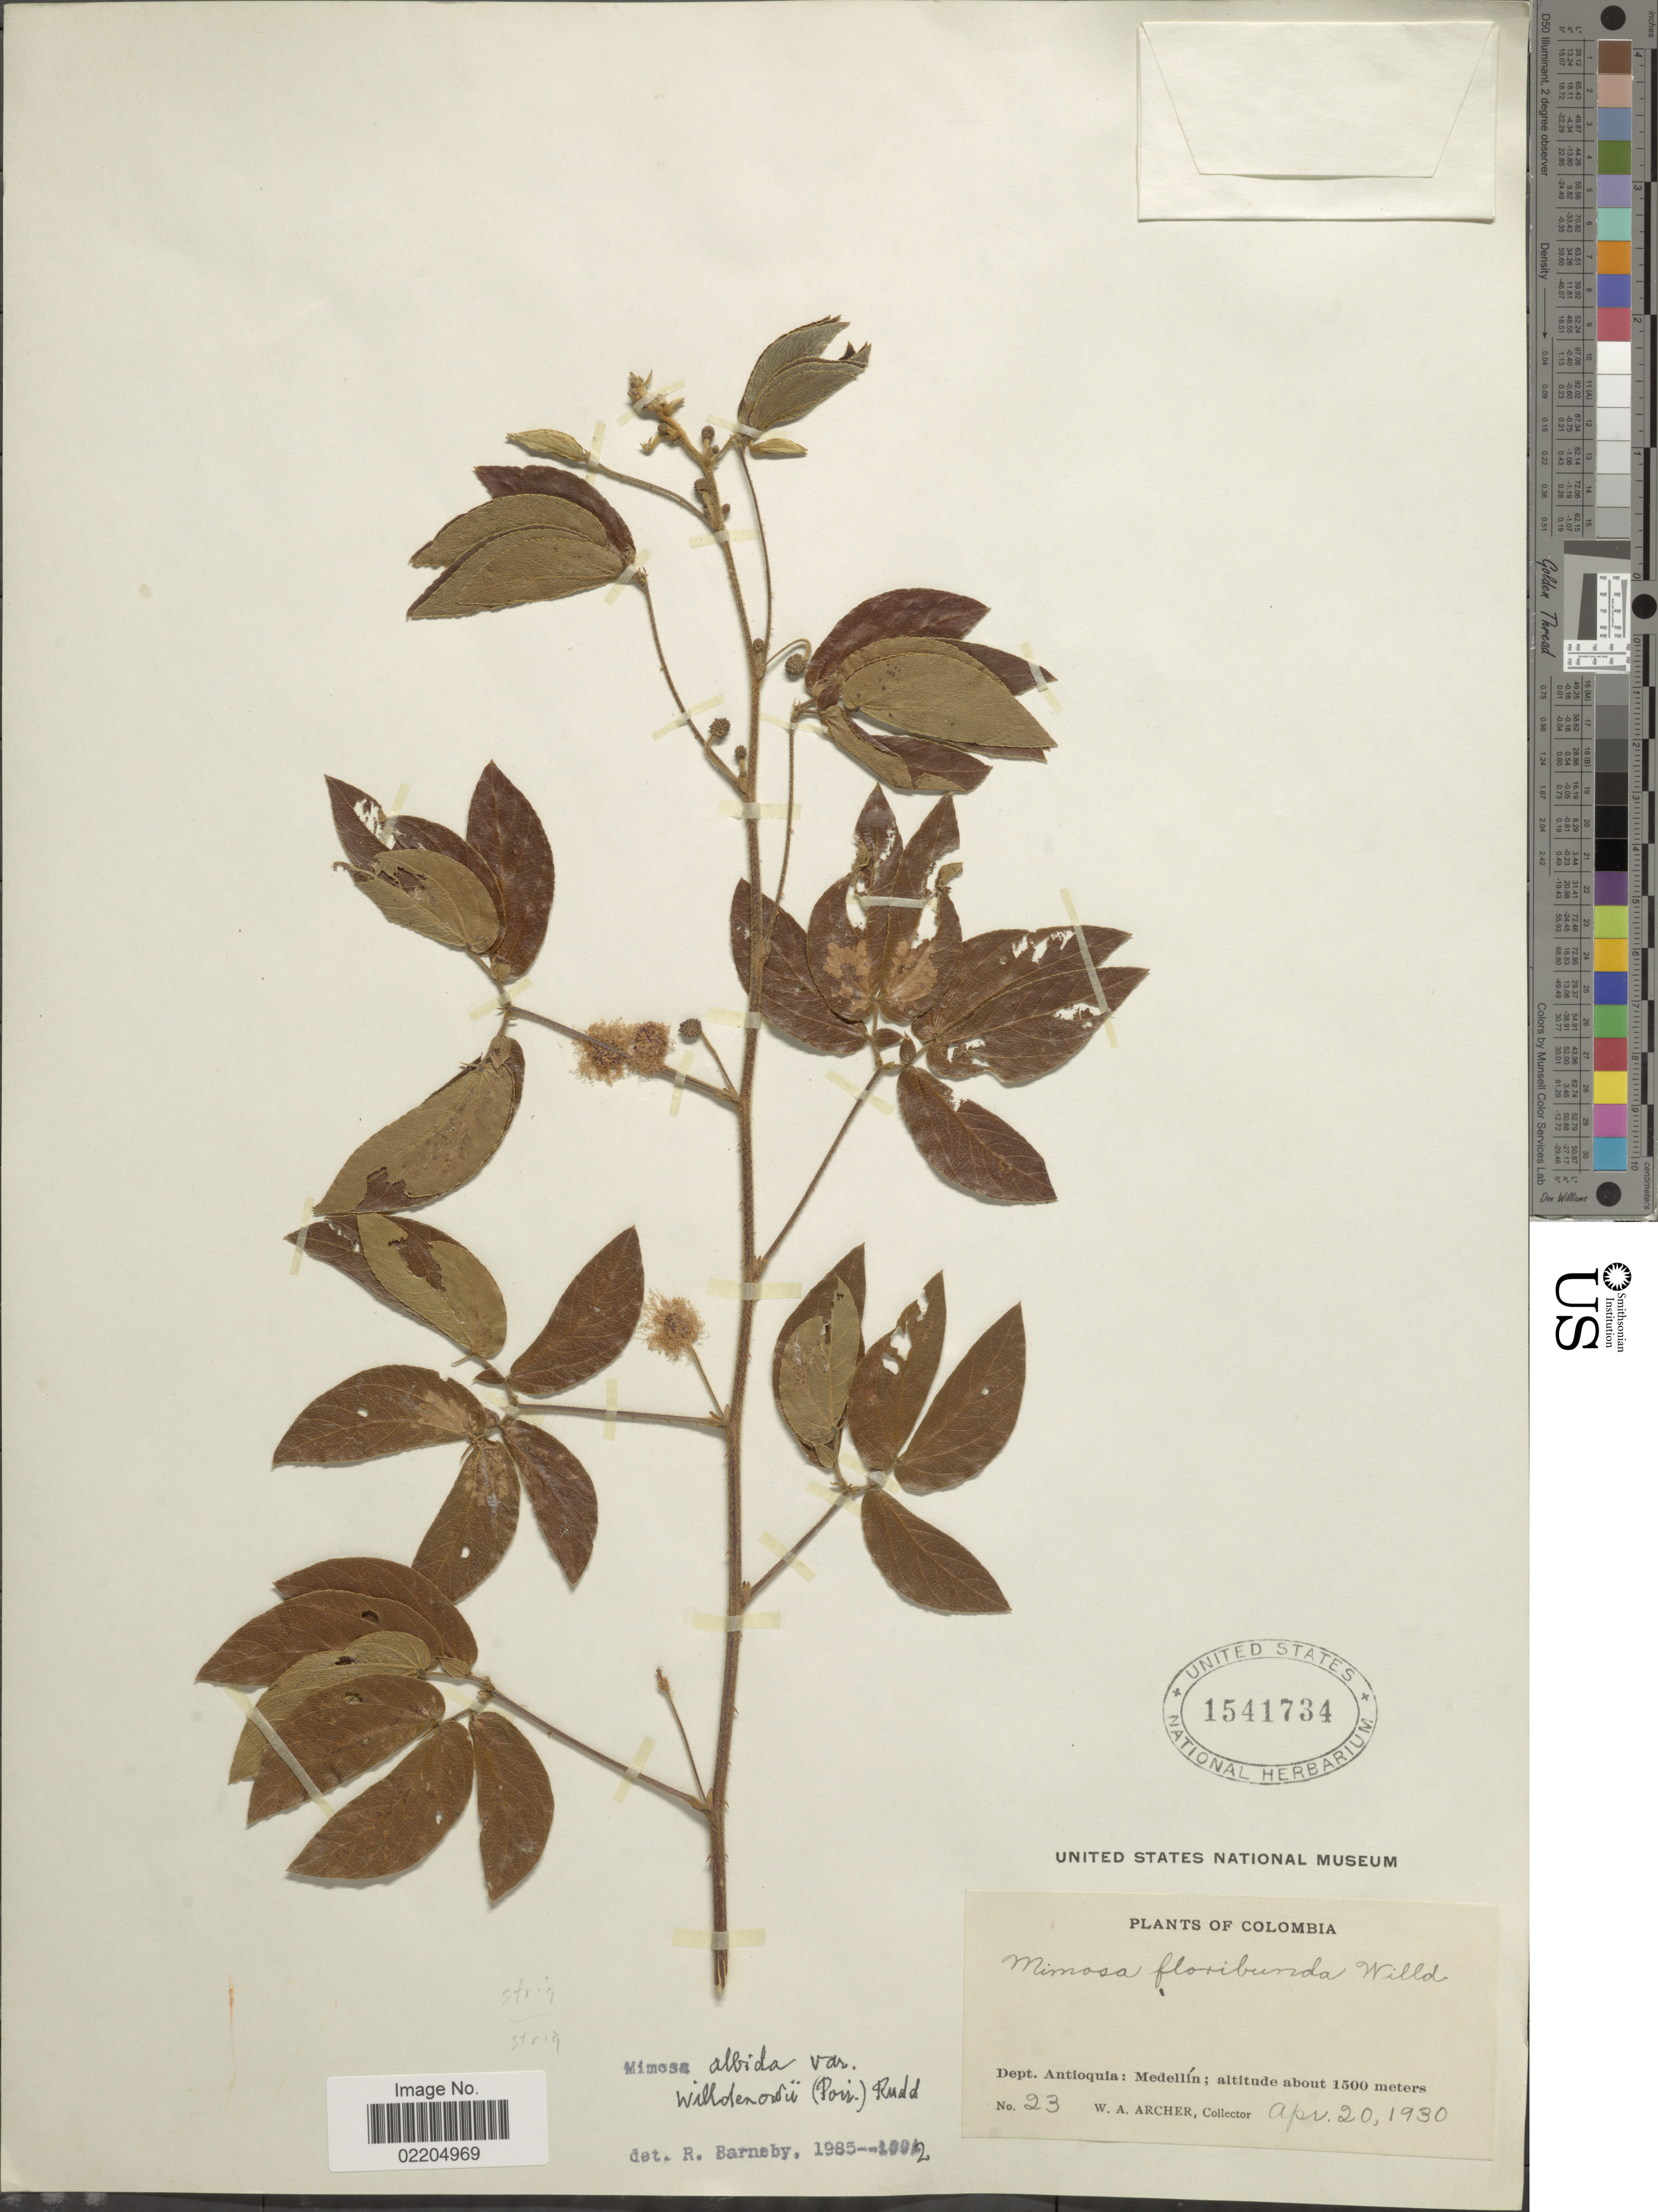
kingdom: Plantae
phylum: Tracheophyta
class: Magnoliopsida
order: Fabales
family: Fabaceae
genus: Mimosa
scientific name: Mimosa albida var. willdenowii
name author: (Poir.) Rudd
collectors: W. A. Archer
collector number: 23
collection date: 1930-04-20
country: Colombia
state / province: Antioquia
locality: Medellin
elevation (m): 1500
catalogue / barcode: US 1541734